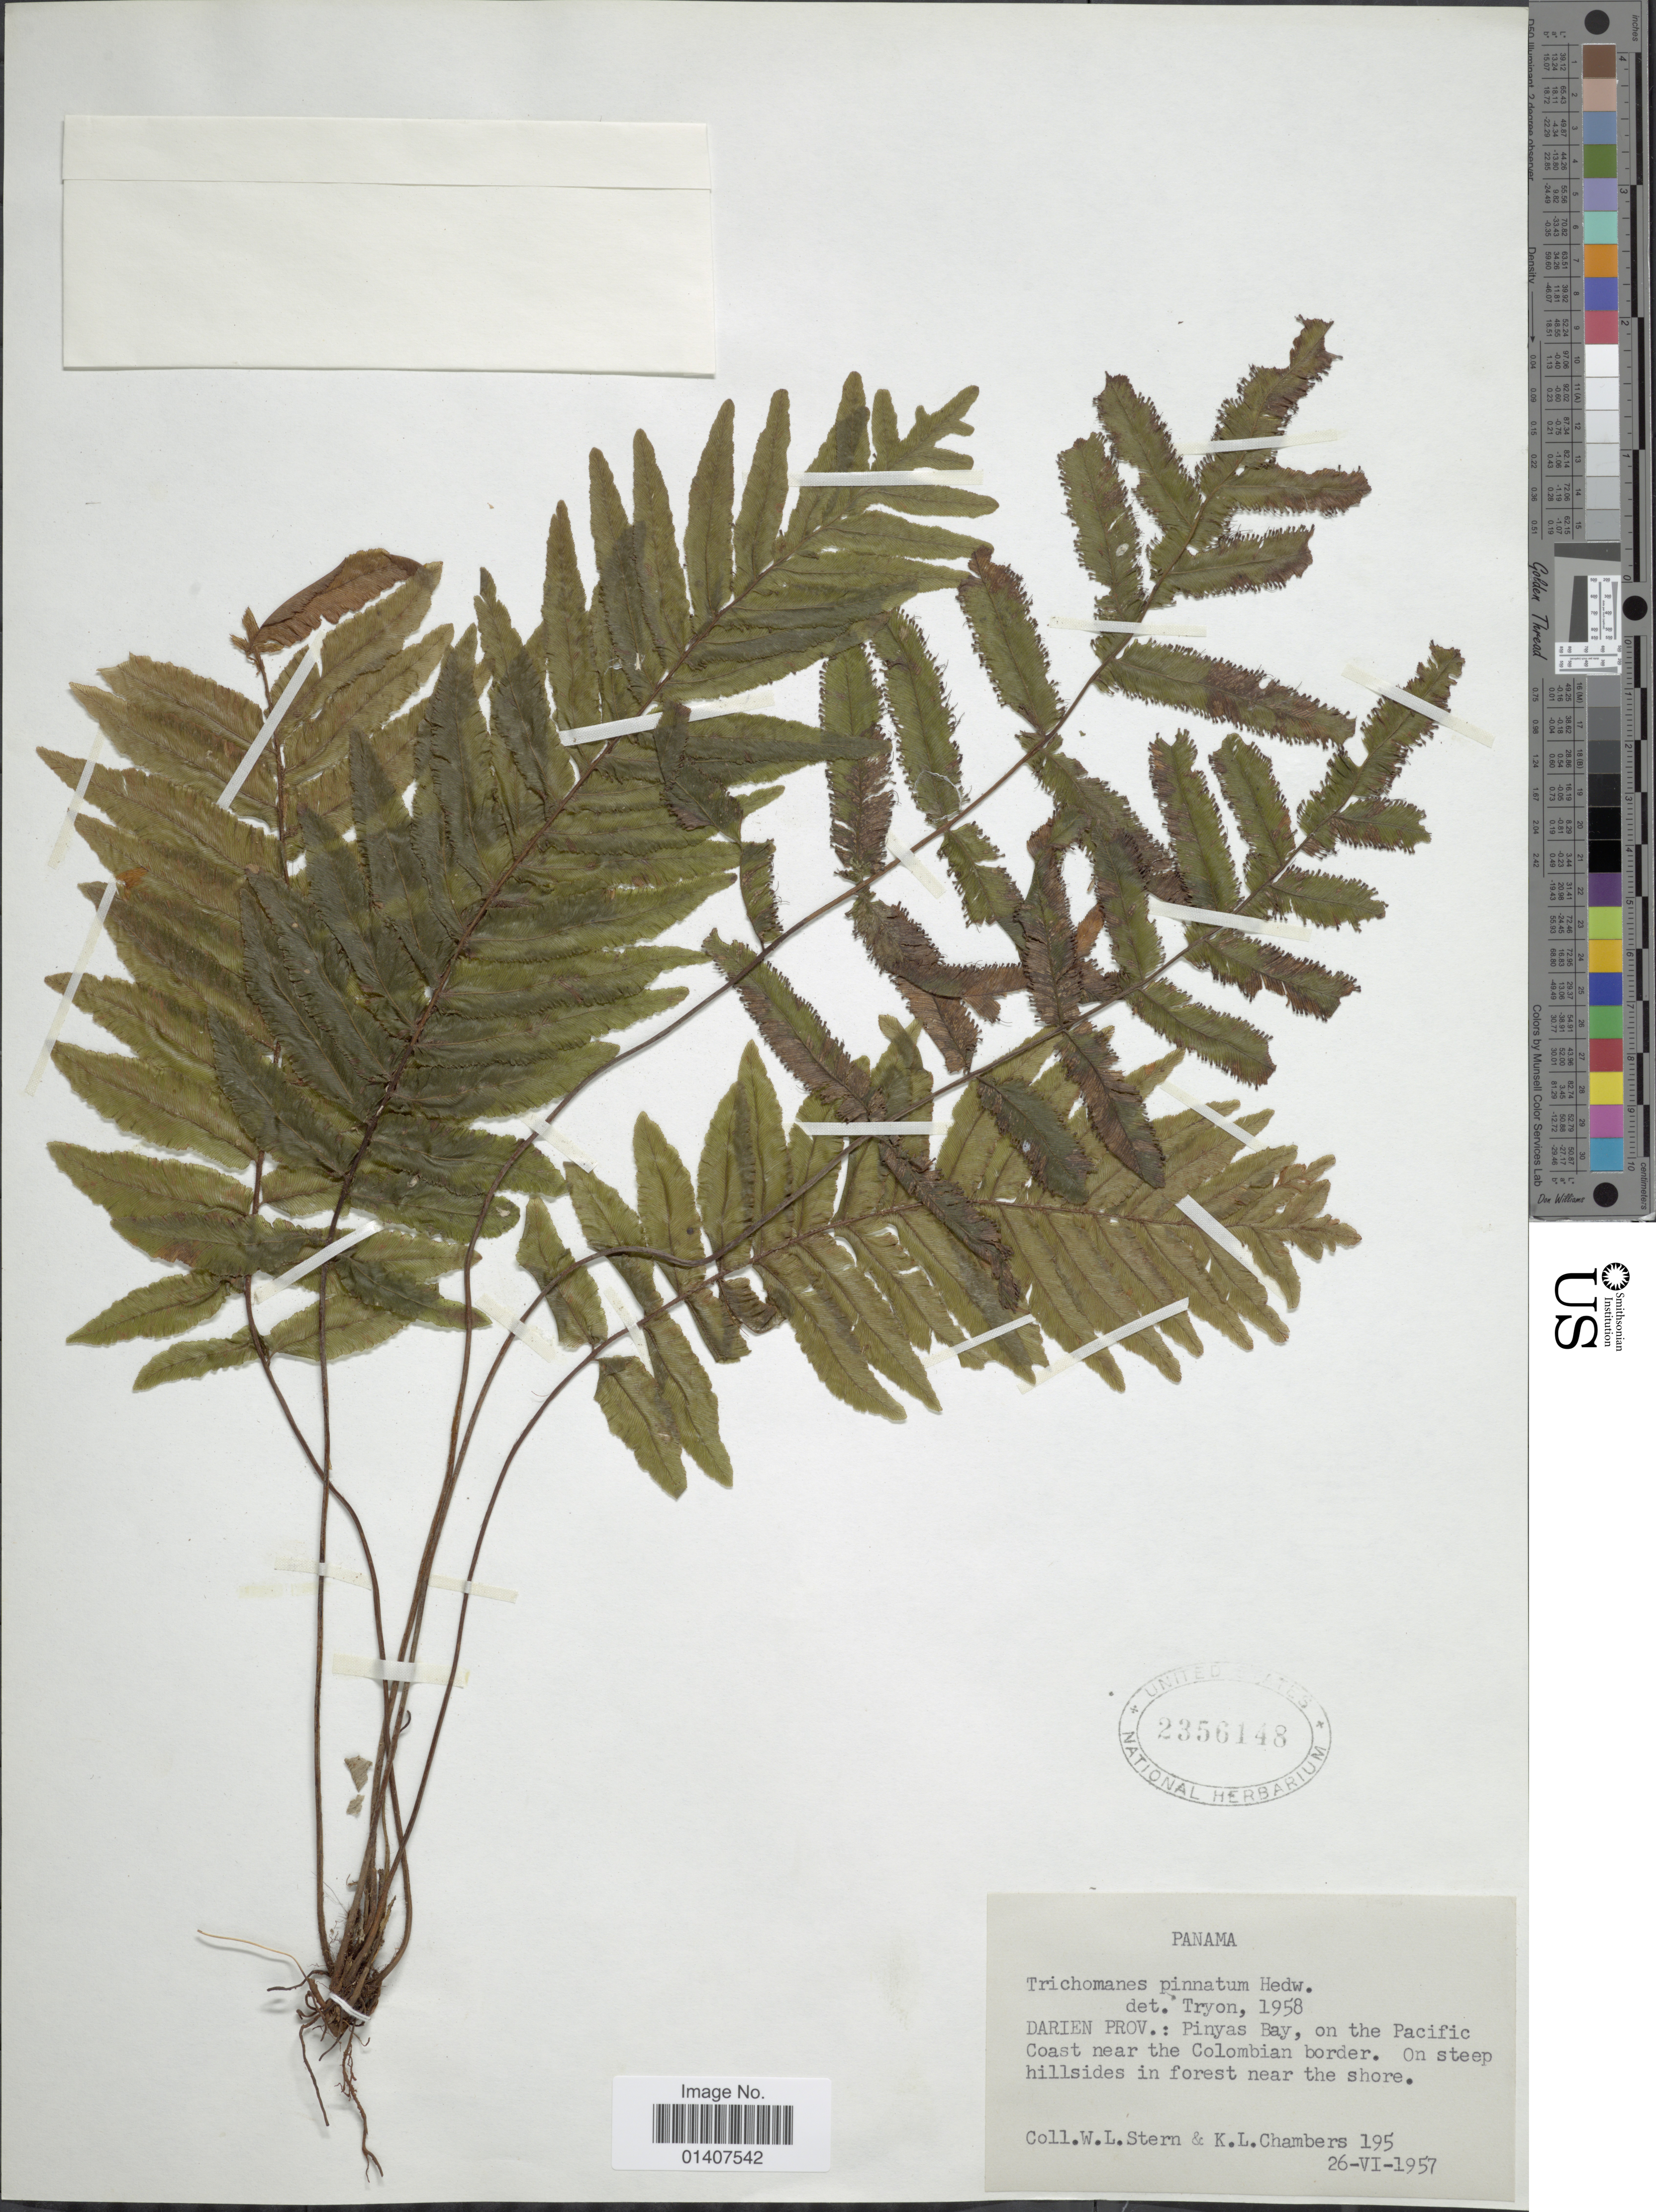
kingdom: Plantae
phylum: Tracheophyta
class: Polypodiopsida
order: Hymenophyllales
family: Hymenophyllaceae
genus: Trichomanes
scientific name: Trichomanes pinnatum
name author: Hedw.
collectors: W. L. Stern & K. Chambers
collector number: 195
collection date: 1957-06-26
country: Panama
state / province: Darién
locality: Darien prov.: Pinyas bay, on the pacific coast near the Colombian border, on steep hillsides in forest near the shore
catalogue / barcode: US 2356148